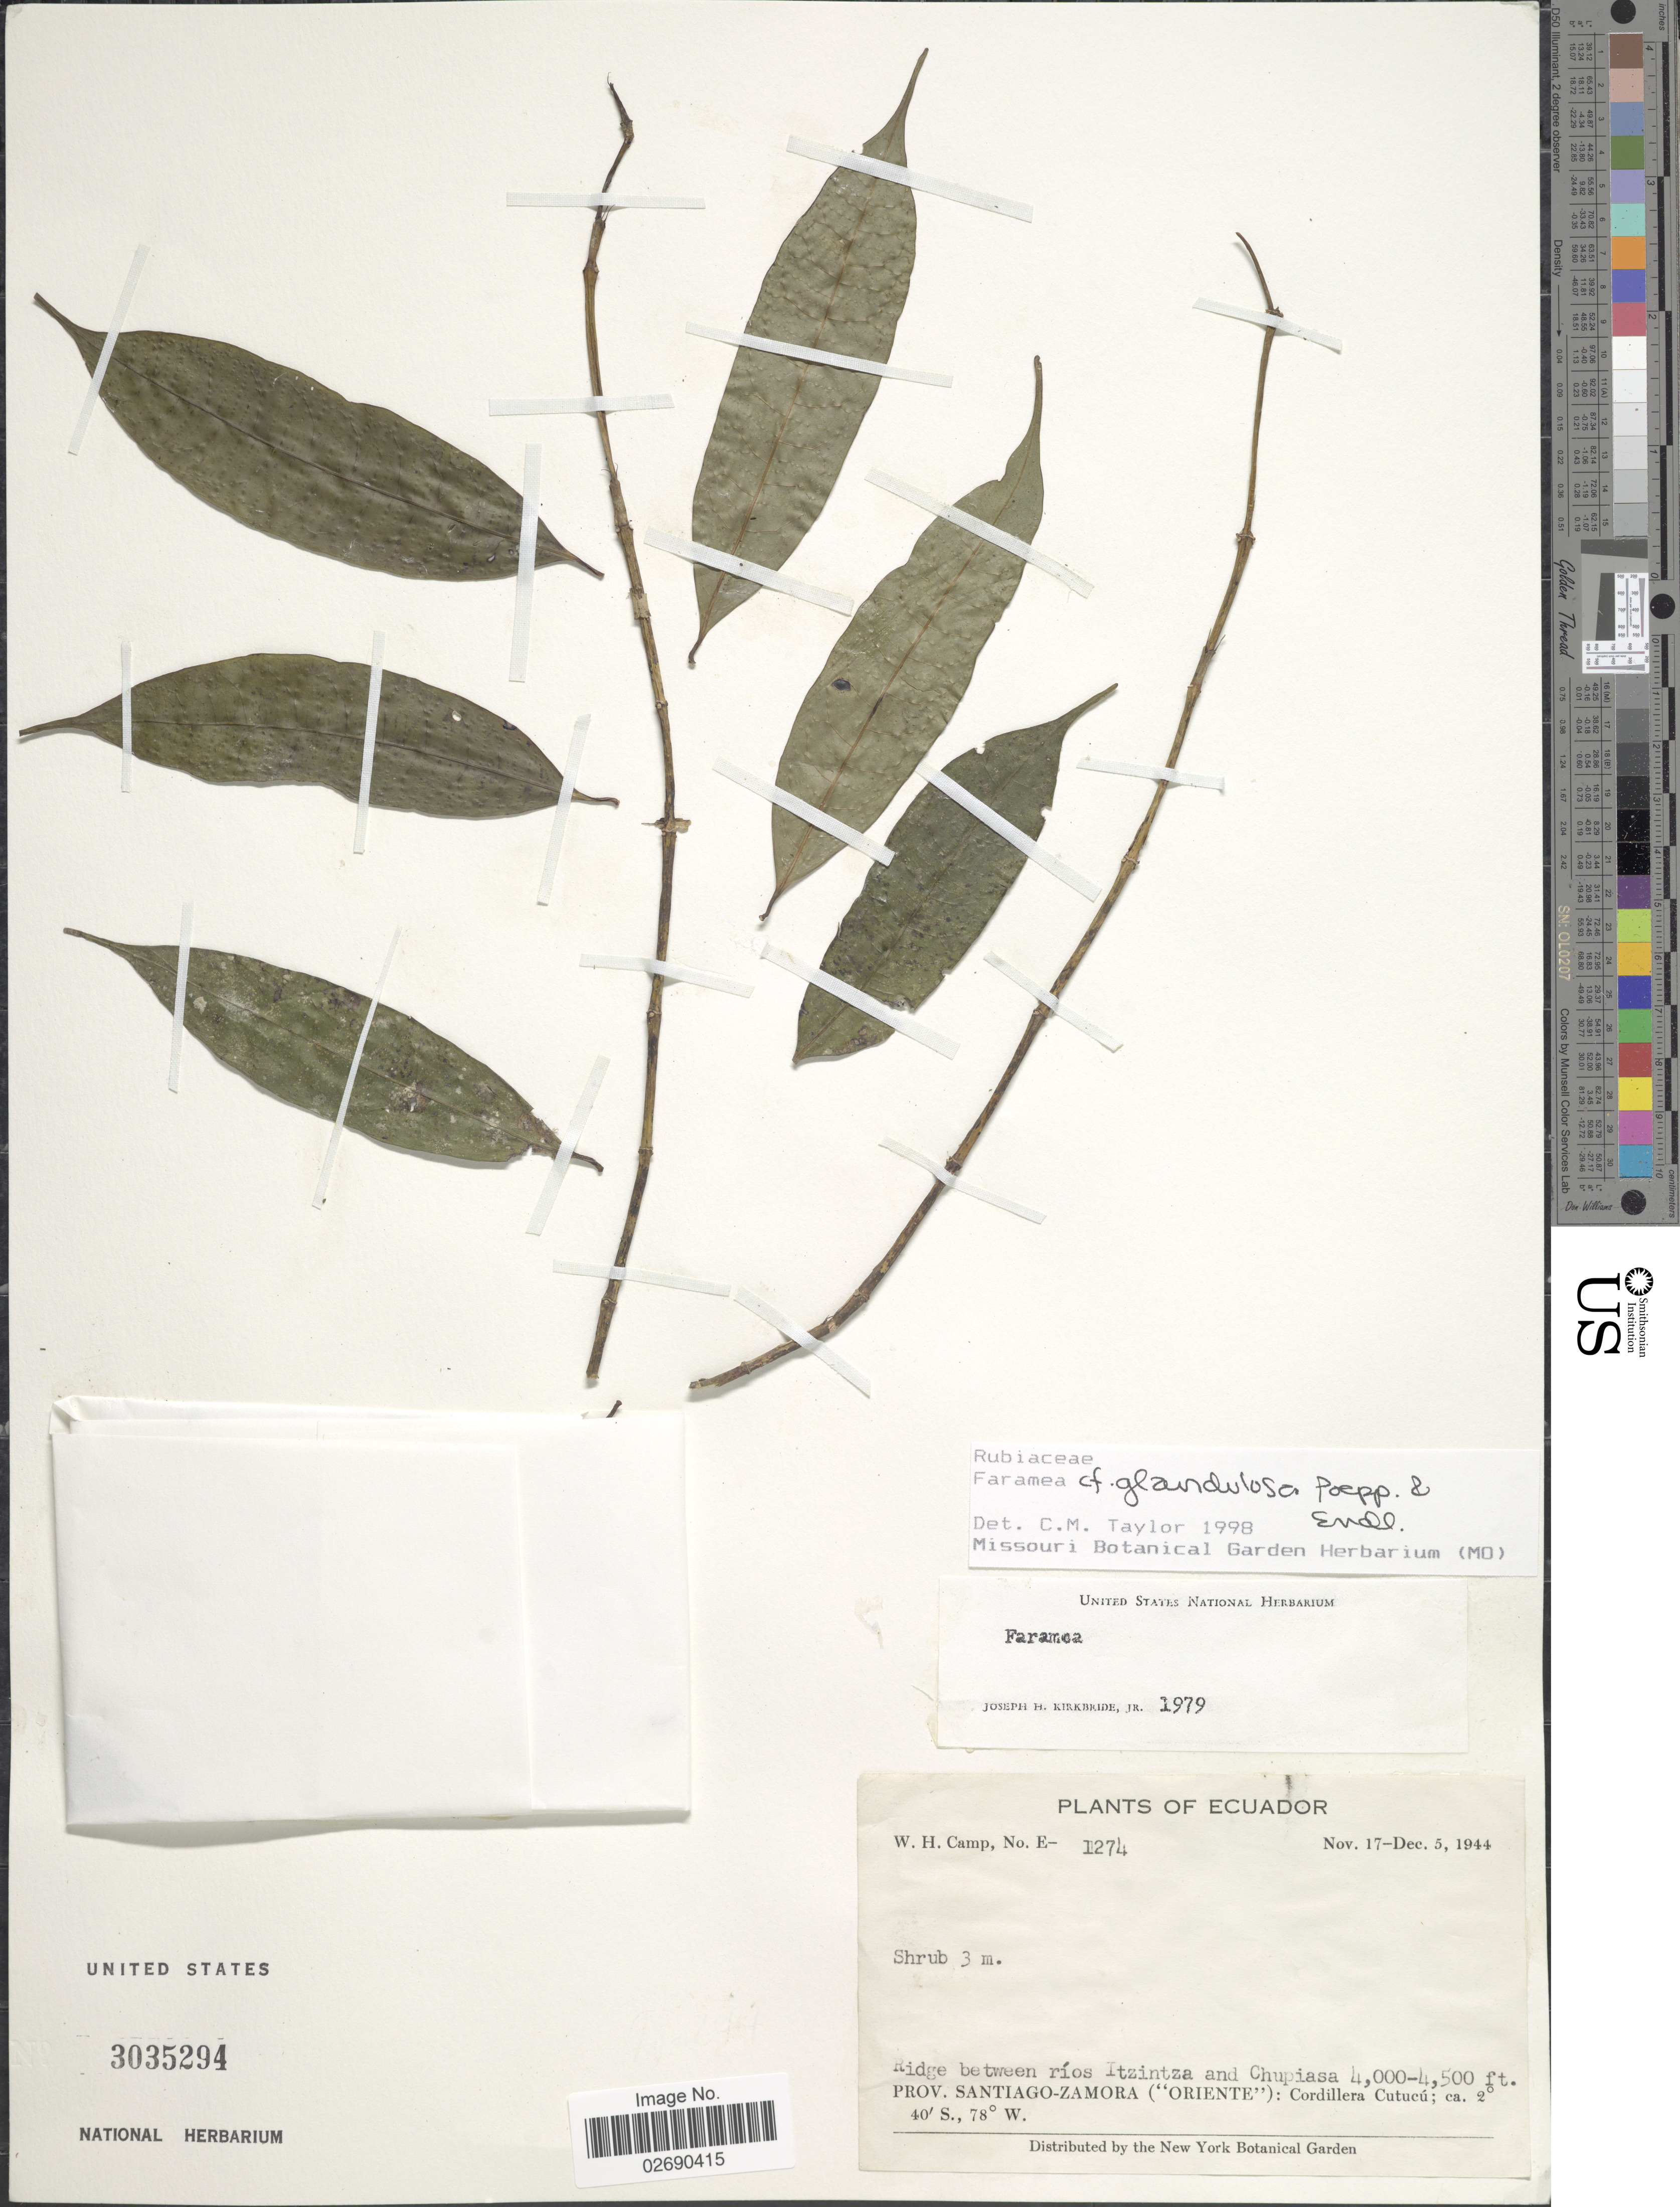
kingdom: Plantae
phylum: Tracheophyta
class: Magnoliopsida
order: Gentianales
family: Rubiaceae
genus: Faramea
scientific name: Faramea glandulosa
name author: Poepp.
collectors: W. H. Camp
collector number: E-1274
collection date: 1944-11-17/1944-12-05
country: Ecuador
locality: Ridge between ríos Itzintza and Chupiasa. Prov. Santiago-Zamora ("Oriente"): Cordillera Cutucú.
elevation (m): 1219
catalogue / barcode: US 3035294